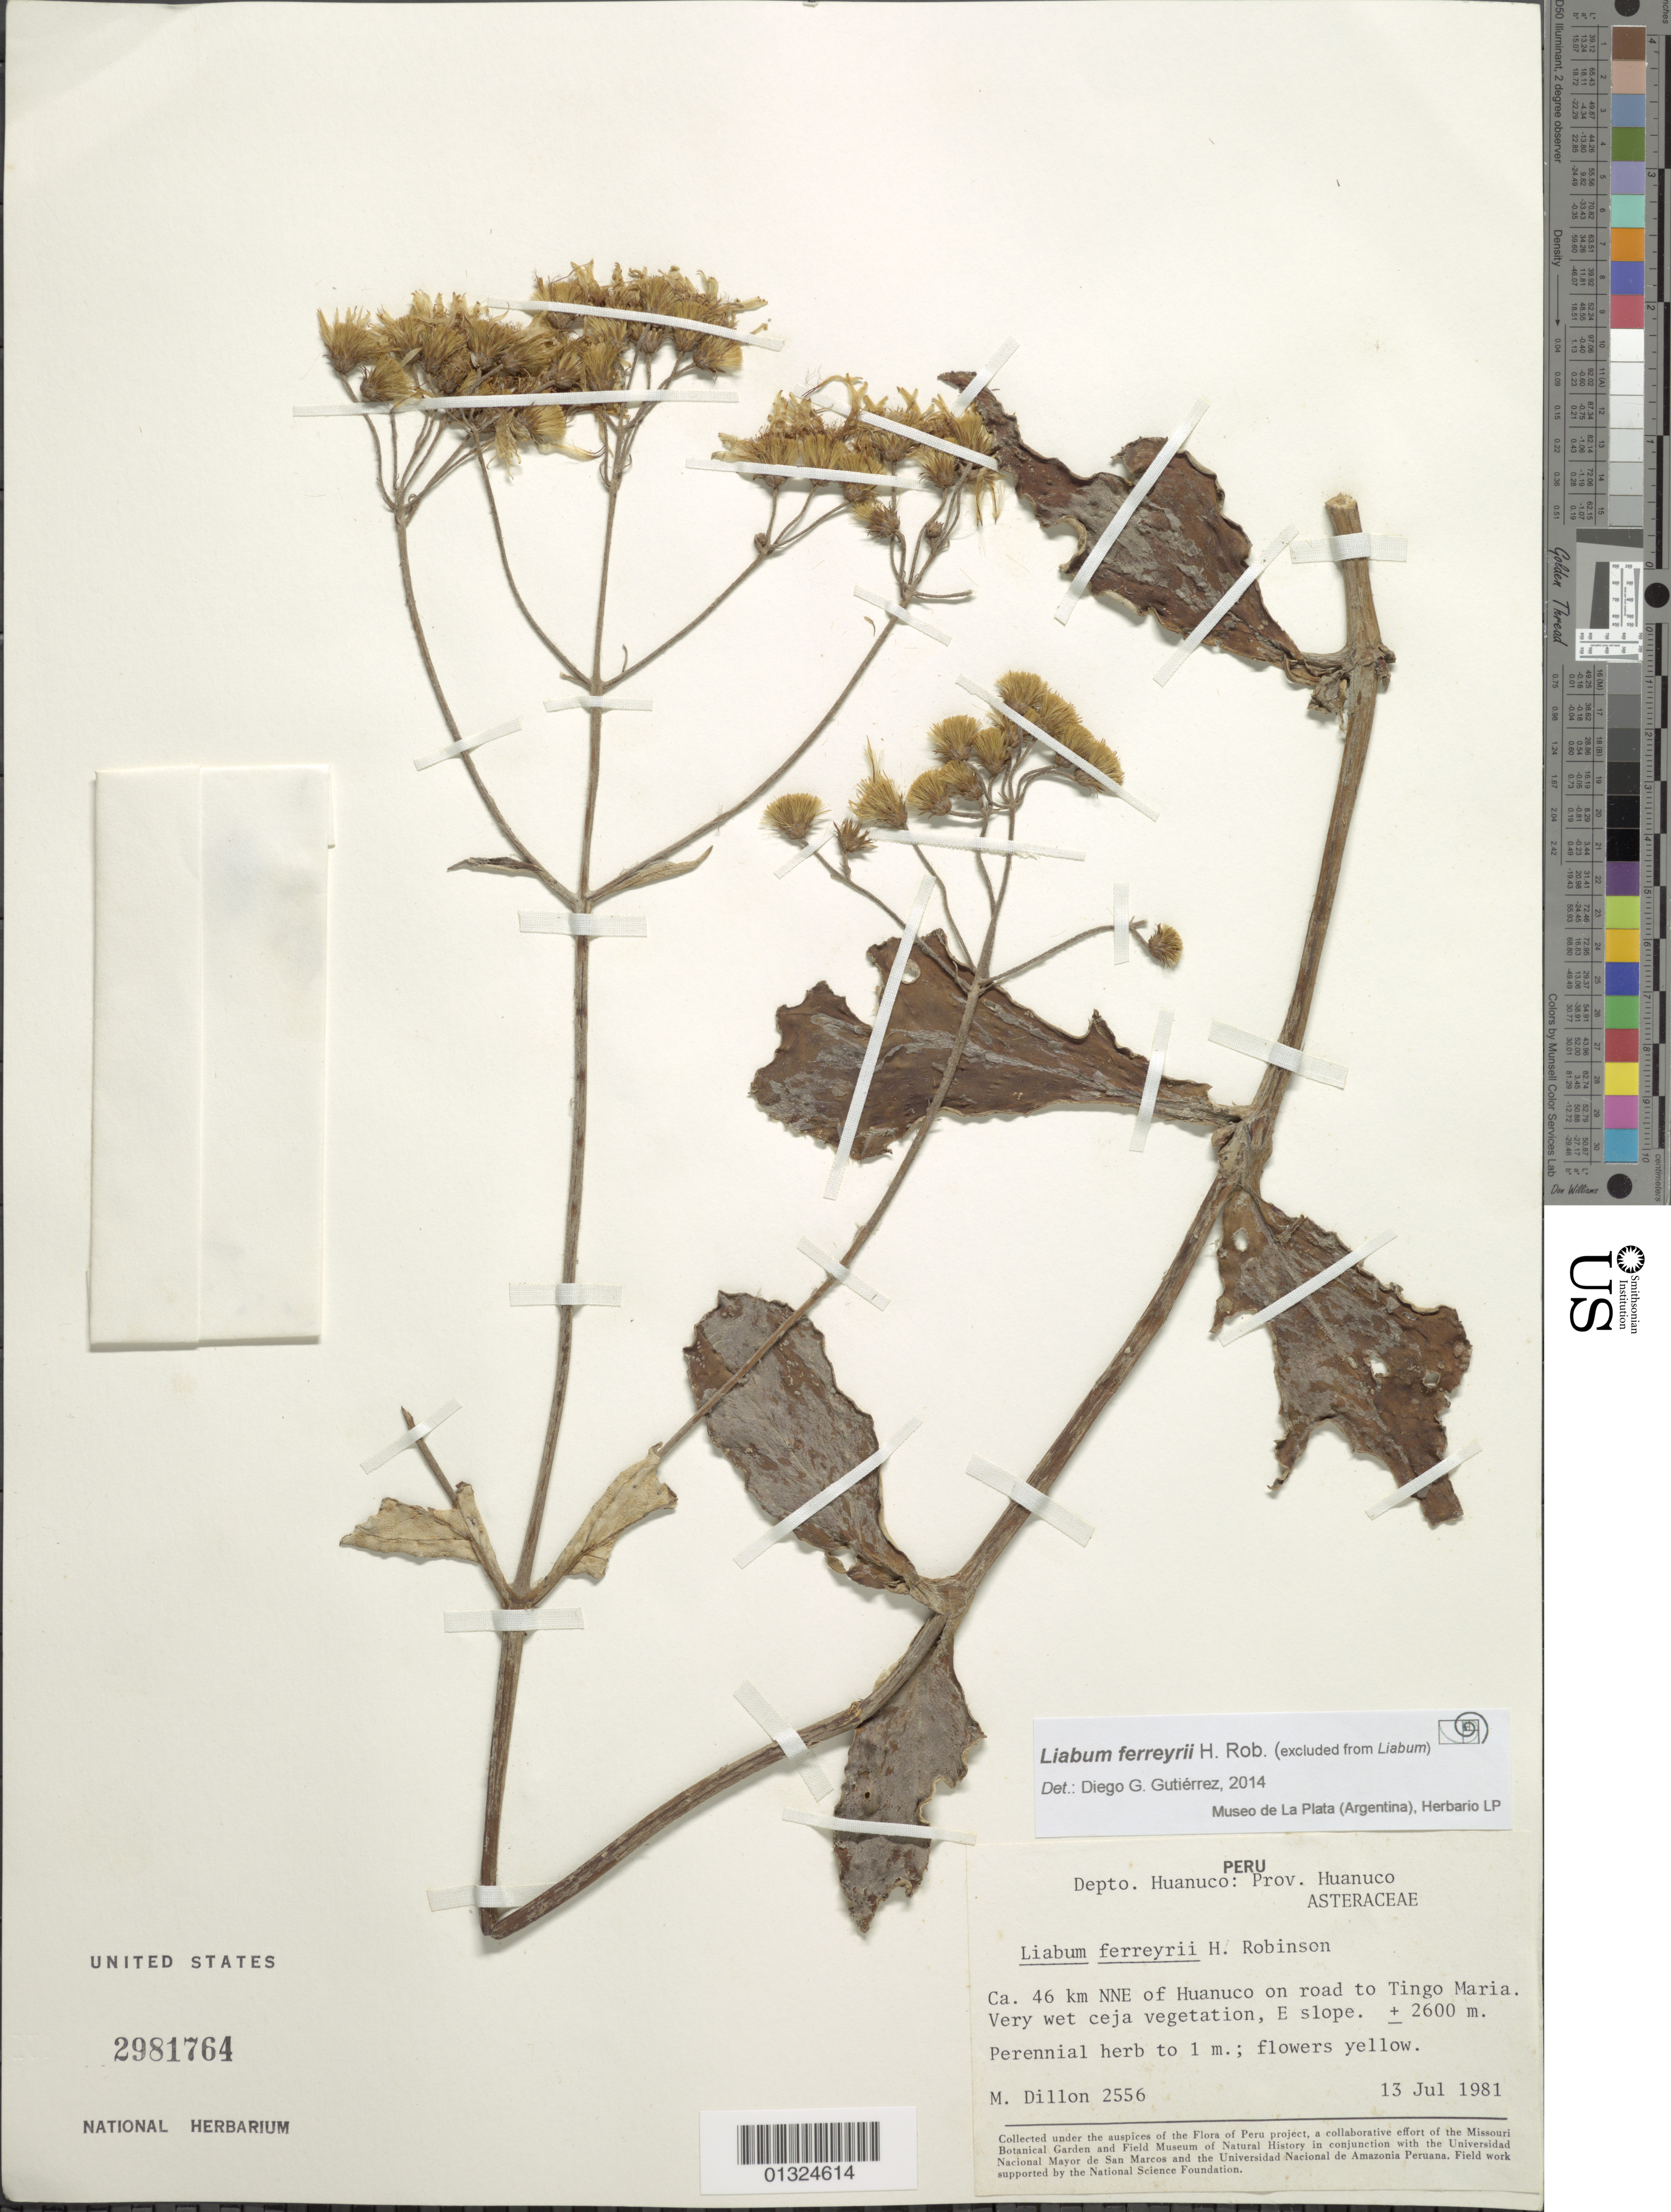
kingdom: Plantae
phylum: Tracheophyta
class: Magnoliopsida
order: Asterales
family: Asteraceae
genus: Liabum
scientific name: Liabum ferreyrae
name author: H. Rob.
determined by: Gutierrez, D. G.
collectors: M. O. Dillon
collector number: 2556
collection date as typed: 13 July 1981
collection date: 1981-07-13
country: Peru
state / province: Huánuco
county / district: Huánuco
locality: ca. 46 km NNE of Huanuco on road to Tingo Maria.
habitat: Very wet ceja vegetation, E slope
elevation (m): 2600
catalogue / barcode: US 2981764